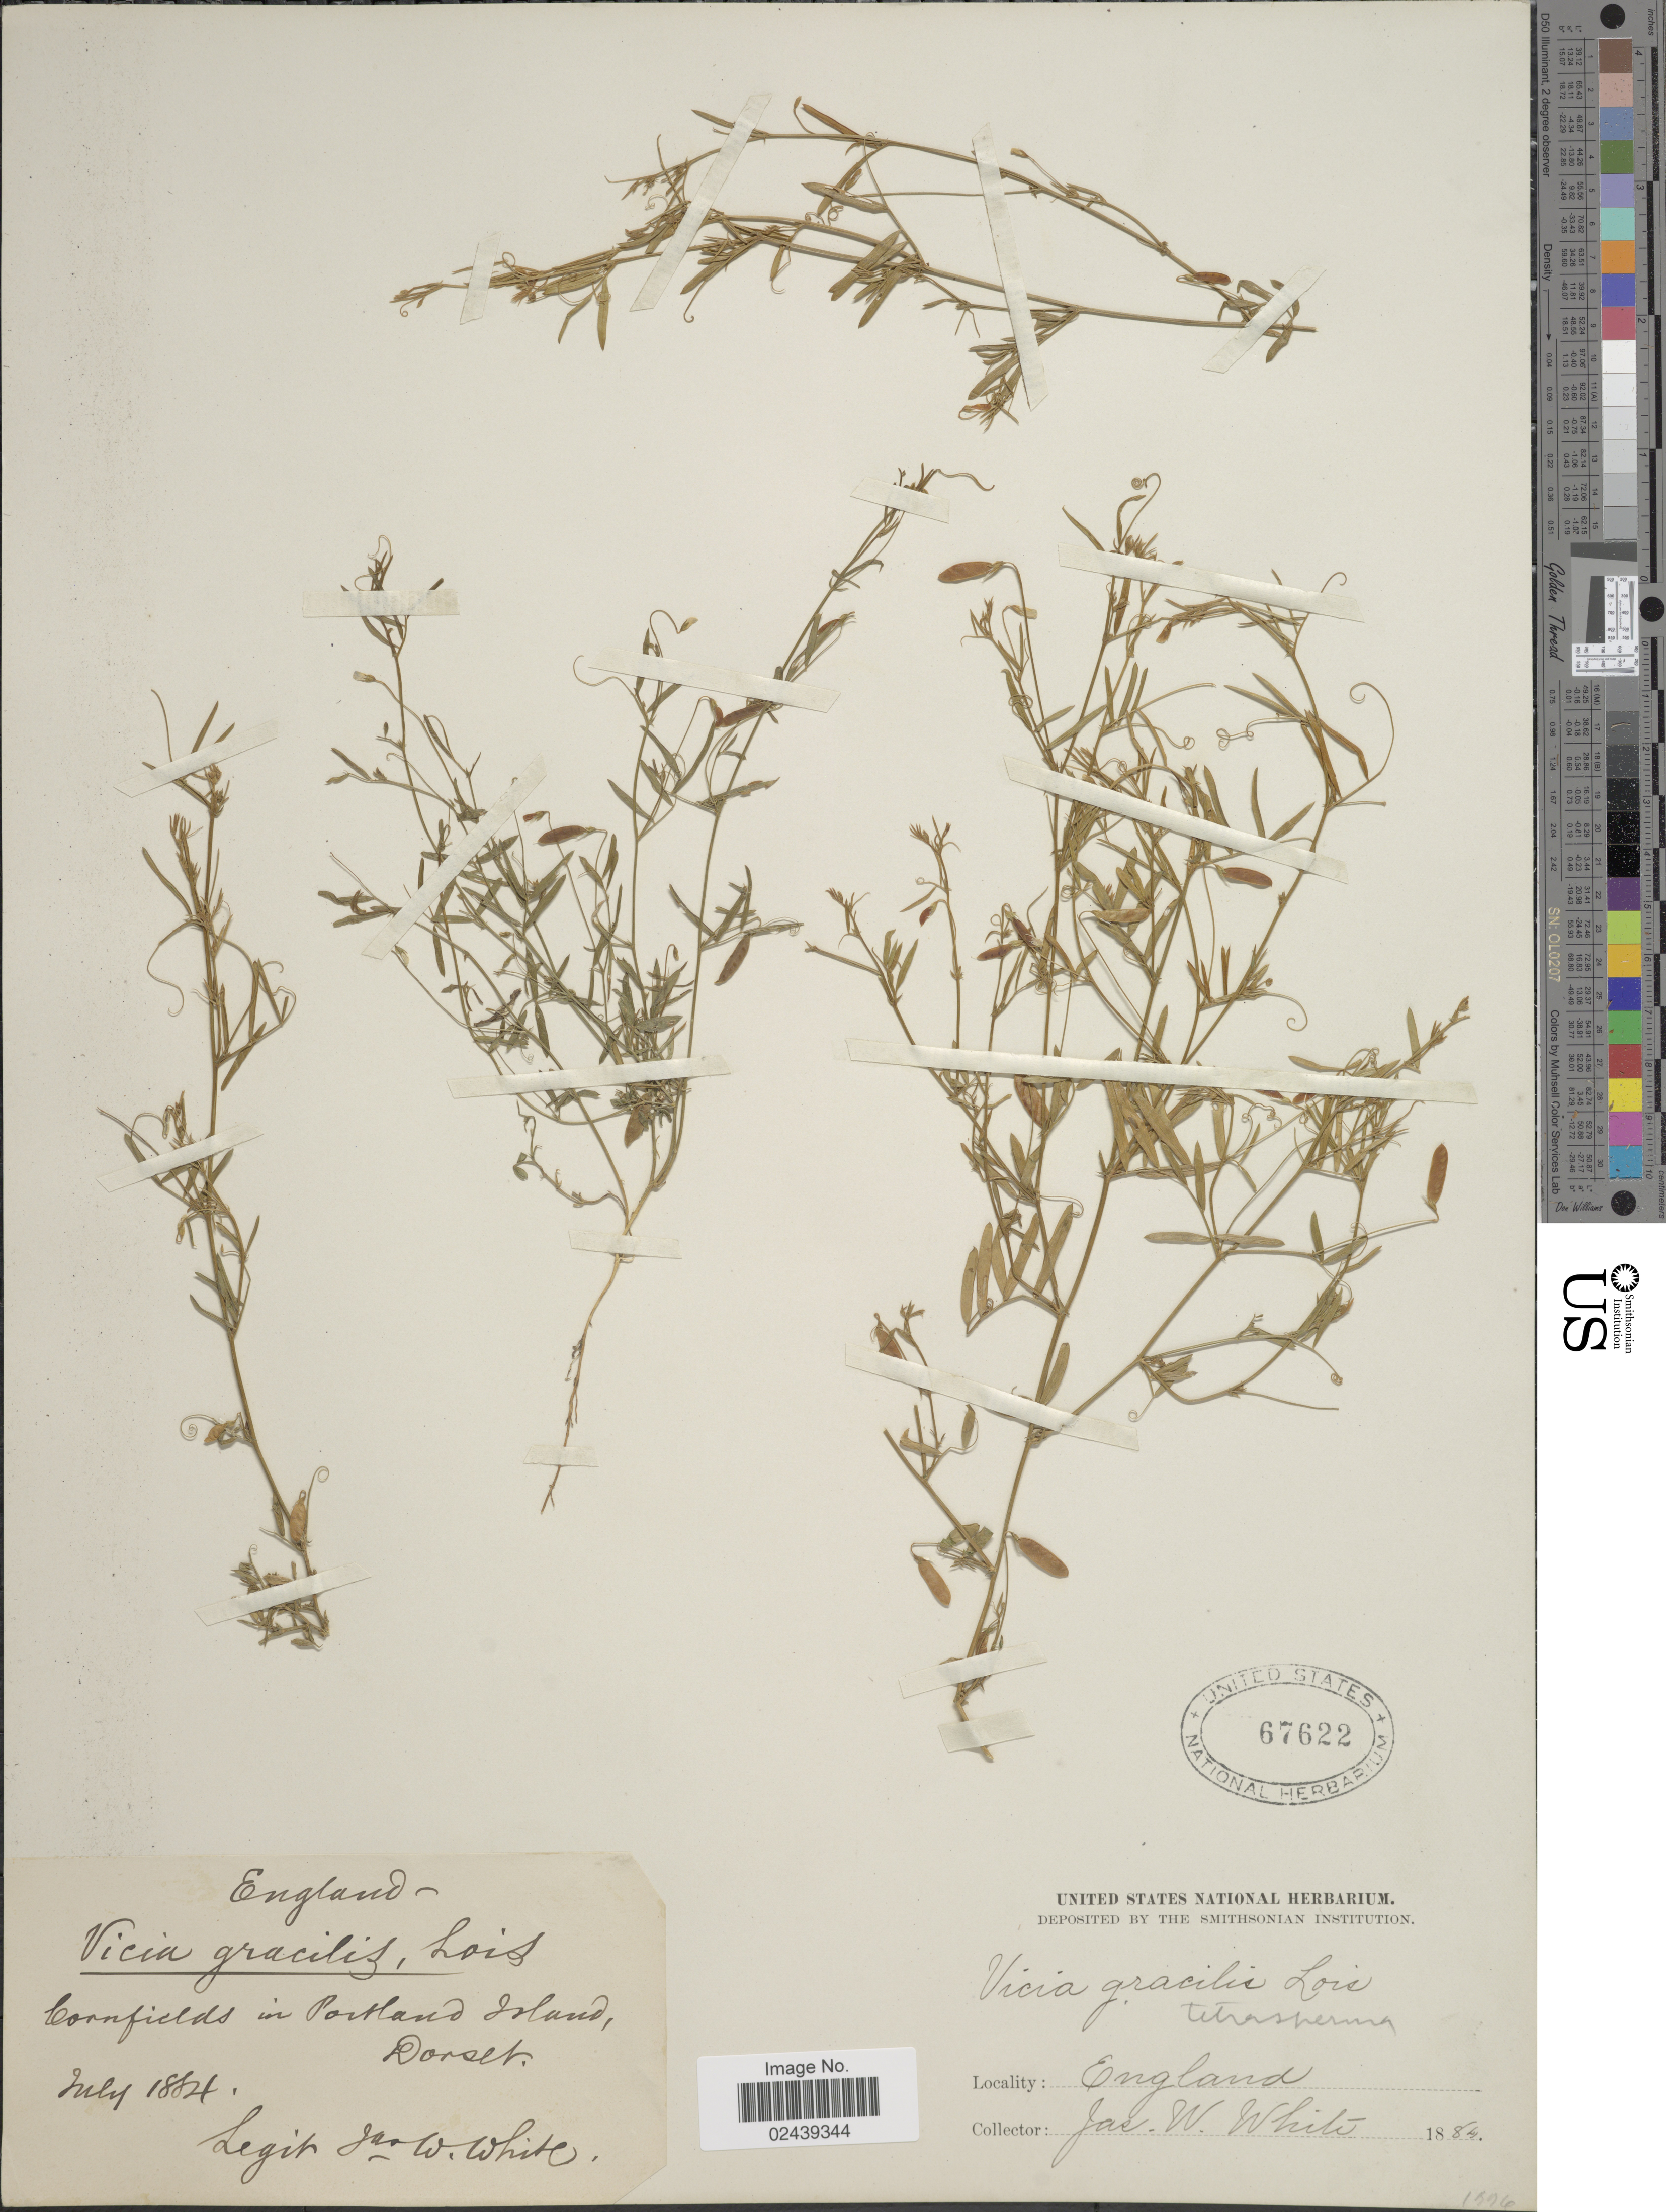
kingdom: Plantae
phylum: Tracheophyta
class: Magnoliopsida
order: Fabales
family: Fabaceae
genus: Vicia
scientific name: Vicia tetrasperma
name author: (L.) Schreb.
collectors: J. W. White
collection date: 1884-07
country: United Kingdom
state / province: England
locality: Cornfields in Portland Island, Dorset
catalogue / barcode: US 67622